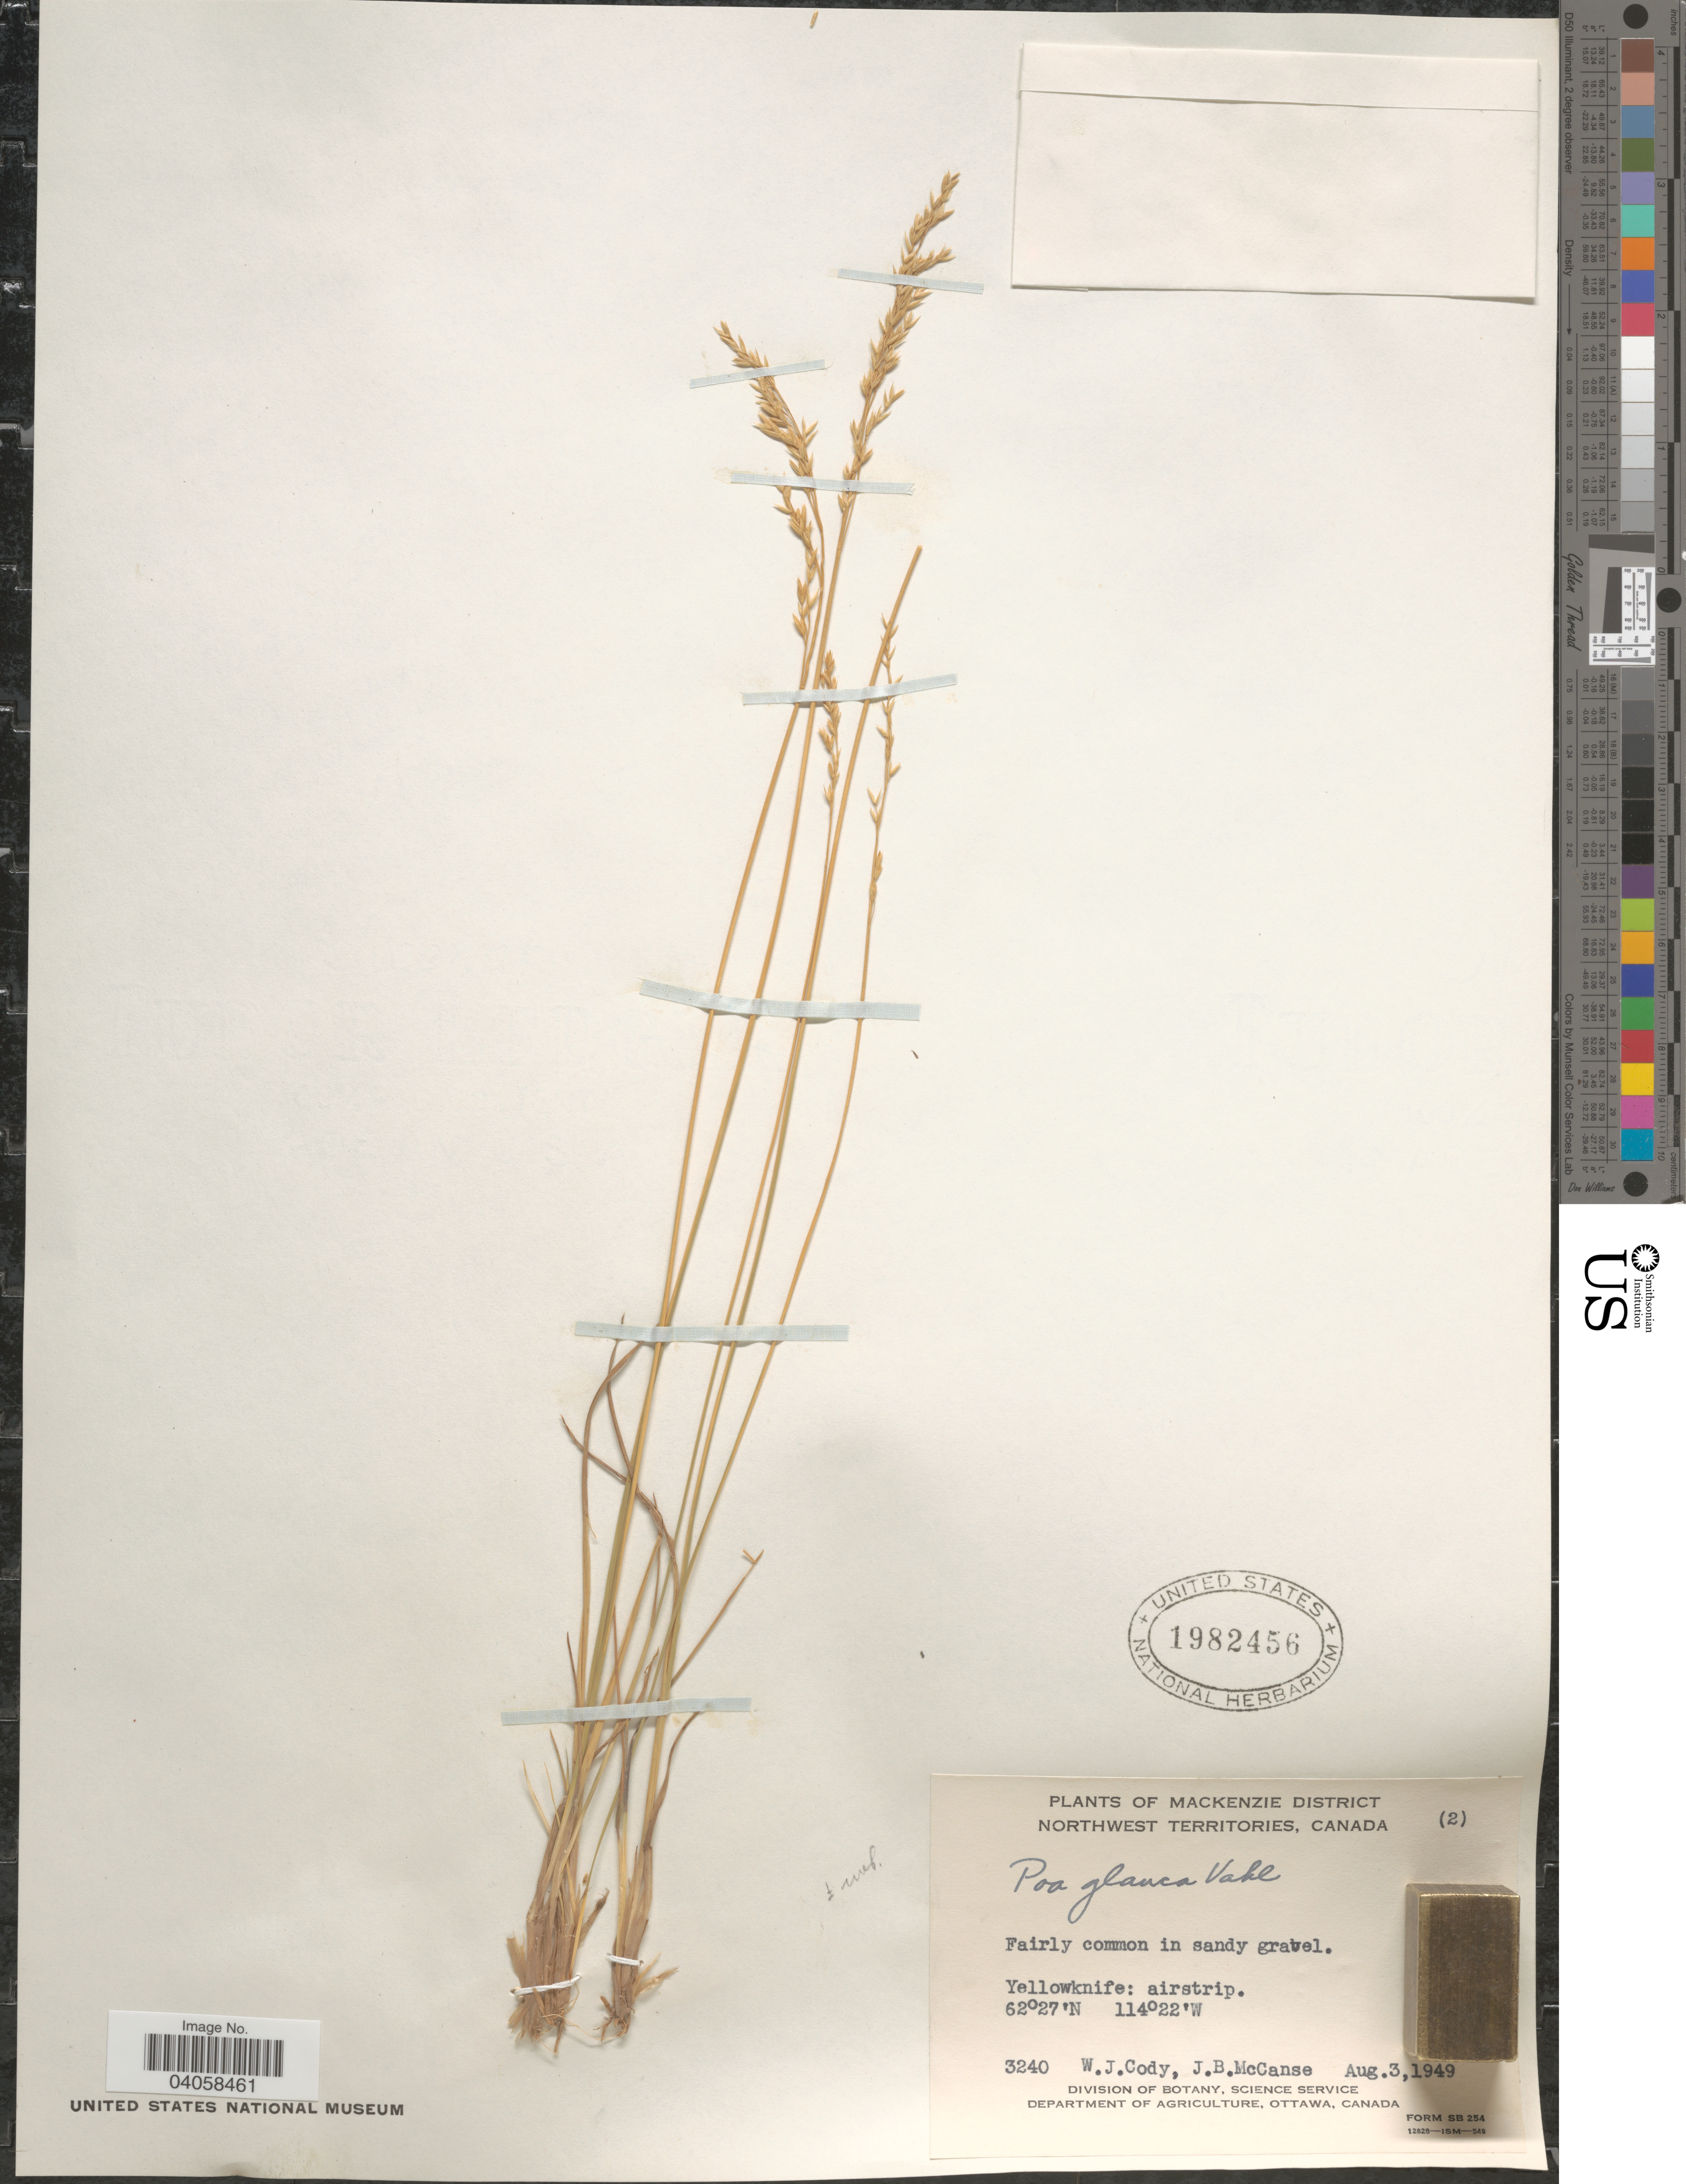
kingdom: Plantae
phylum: Tracheophyta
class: Liliopsida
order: Poales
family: Poaceae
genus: Poa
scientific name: Poa glauca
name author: Vahl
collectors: W. Cody & J. McCanse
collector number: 3240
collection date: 1949-08-03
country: Canada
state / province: Northwest Territories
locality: Mackenzie District. Yellowknife: airstrip.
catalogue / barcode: US 1982456